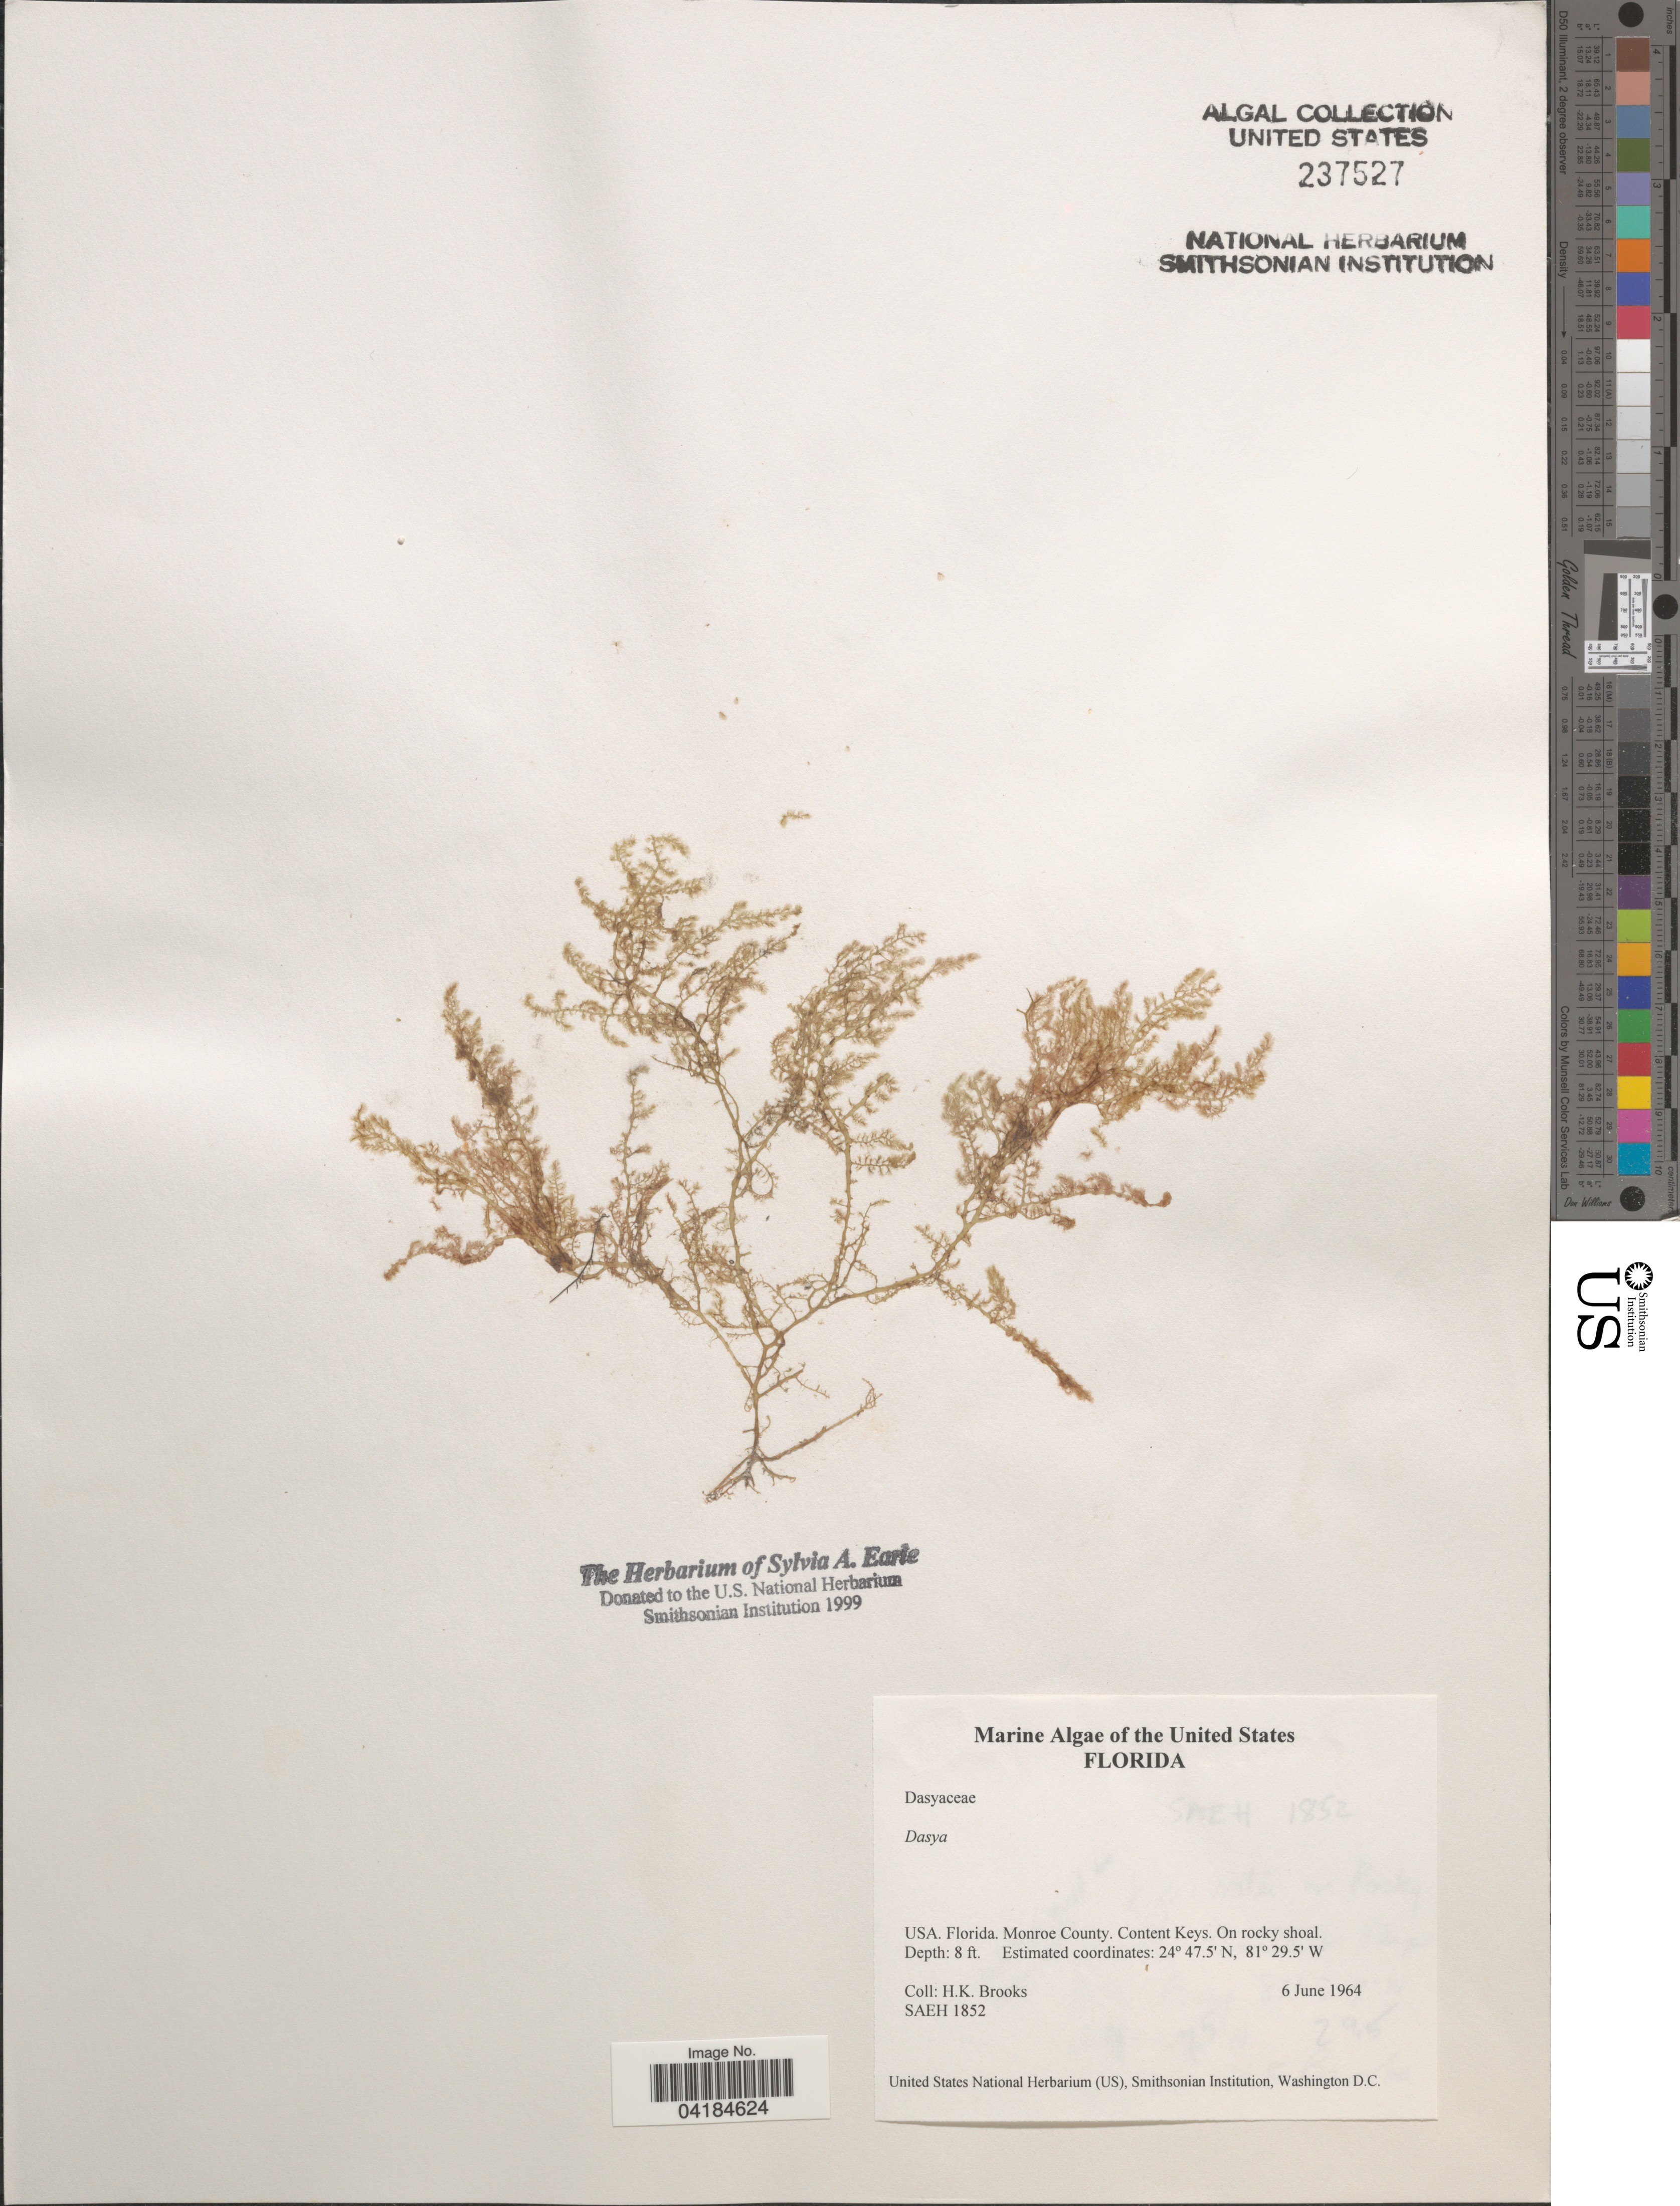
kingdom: Plantae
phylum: Rhodophyta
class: Florideophyceae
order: Ceramiales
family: Dasyaceae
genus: Dasya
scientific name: Dasya sp.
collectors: H. Brooks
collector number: SAEH1852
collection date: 1964-06-06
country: United States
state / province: Florida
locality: Monroe County. Content Keys.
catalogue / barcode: US 237527